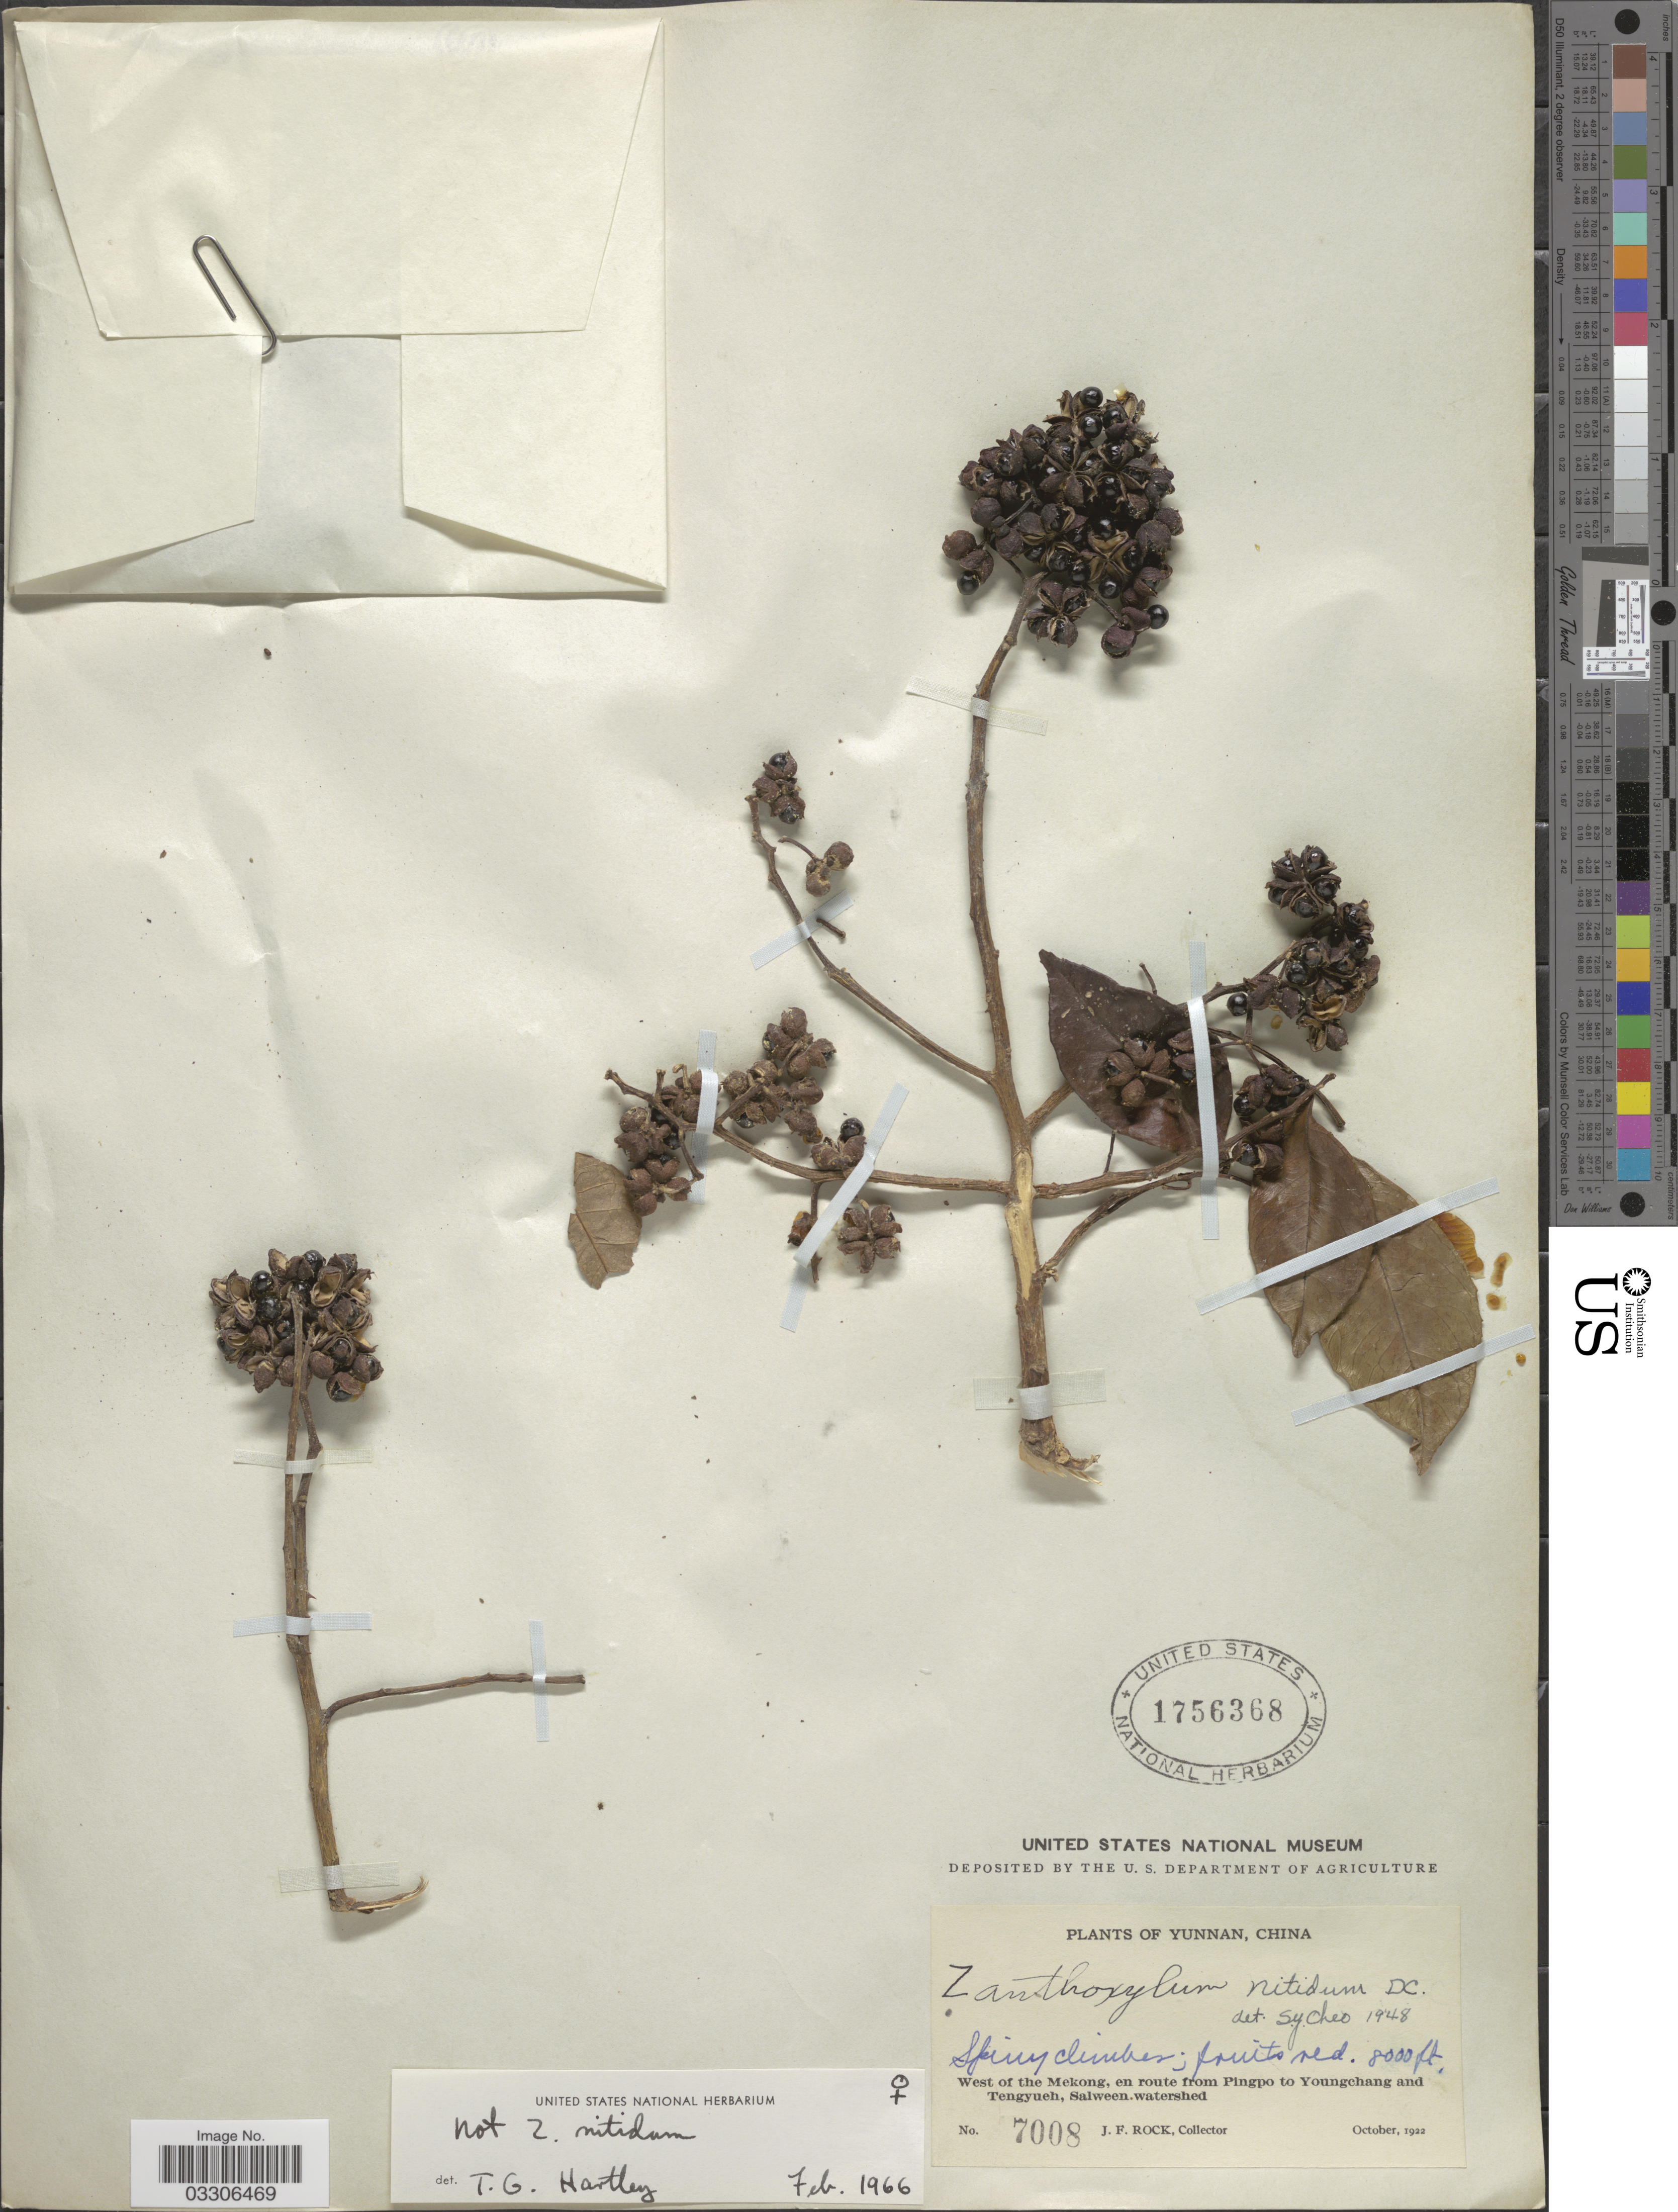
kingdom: Plantae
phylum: Tracheophyta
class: Magnoliopsida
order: Sapindales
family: Rutaceae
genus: Zanthoxylum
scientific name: Zanthoxylum sp.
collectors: J. Rock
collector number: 7008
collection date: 1922-10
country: China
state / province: Yunnan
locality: West of the Mekong, en route from Pingpo to Youngchang and Tengyueh, Salween watershed.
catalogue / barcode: US 1756368